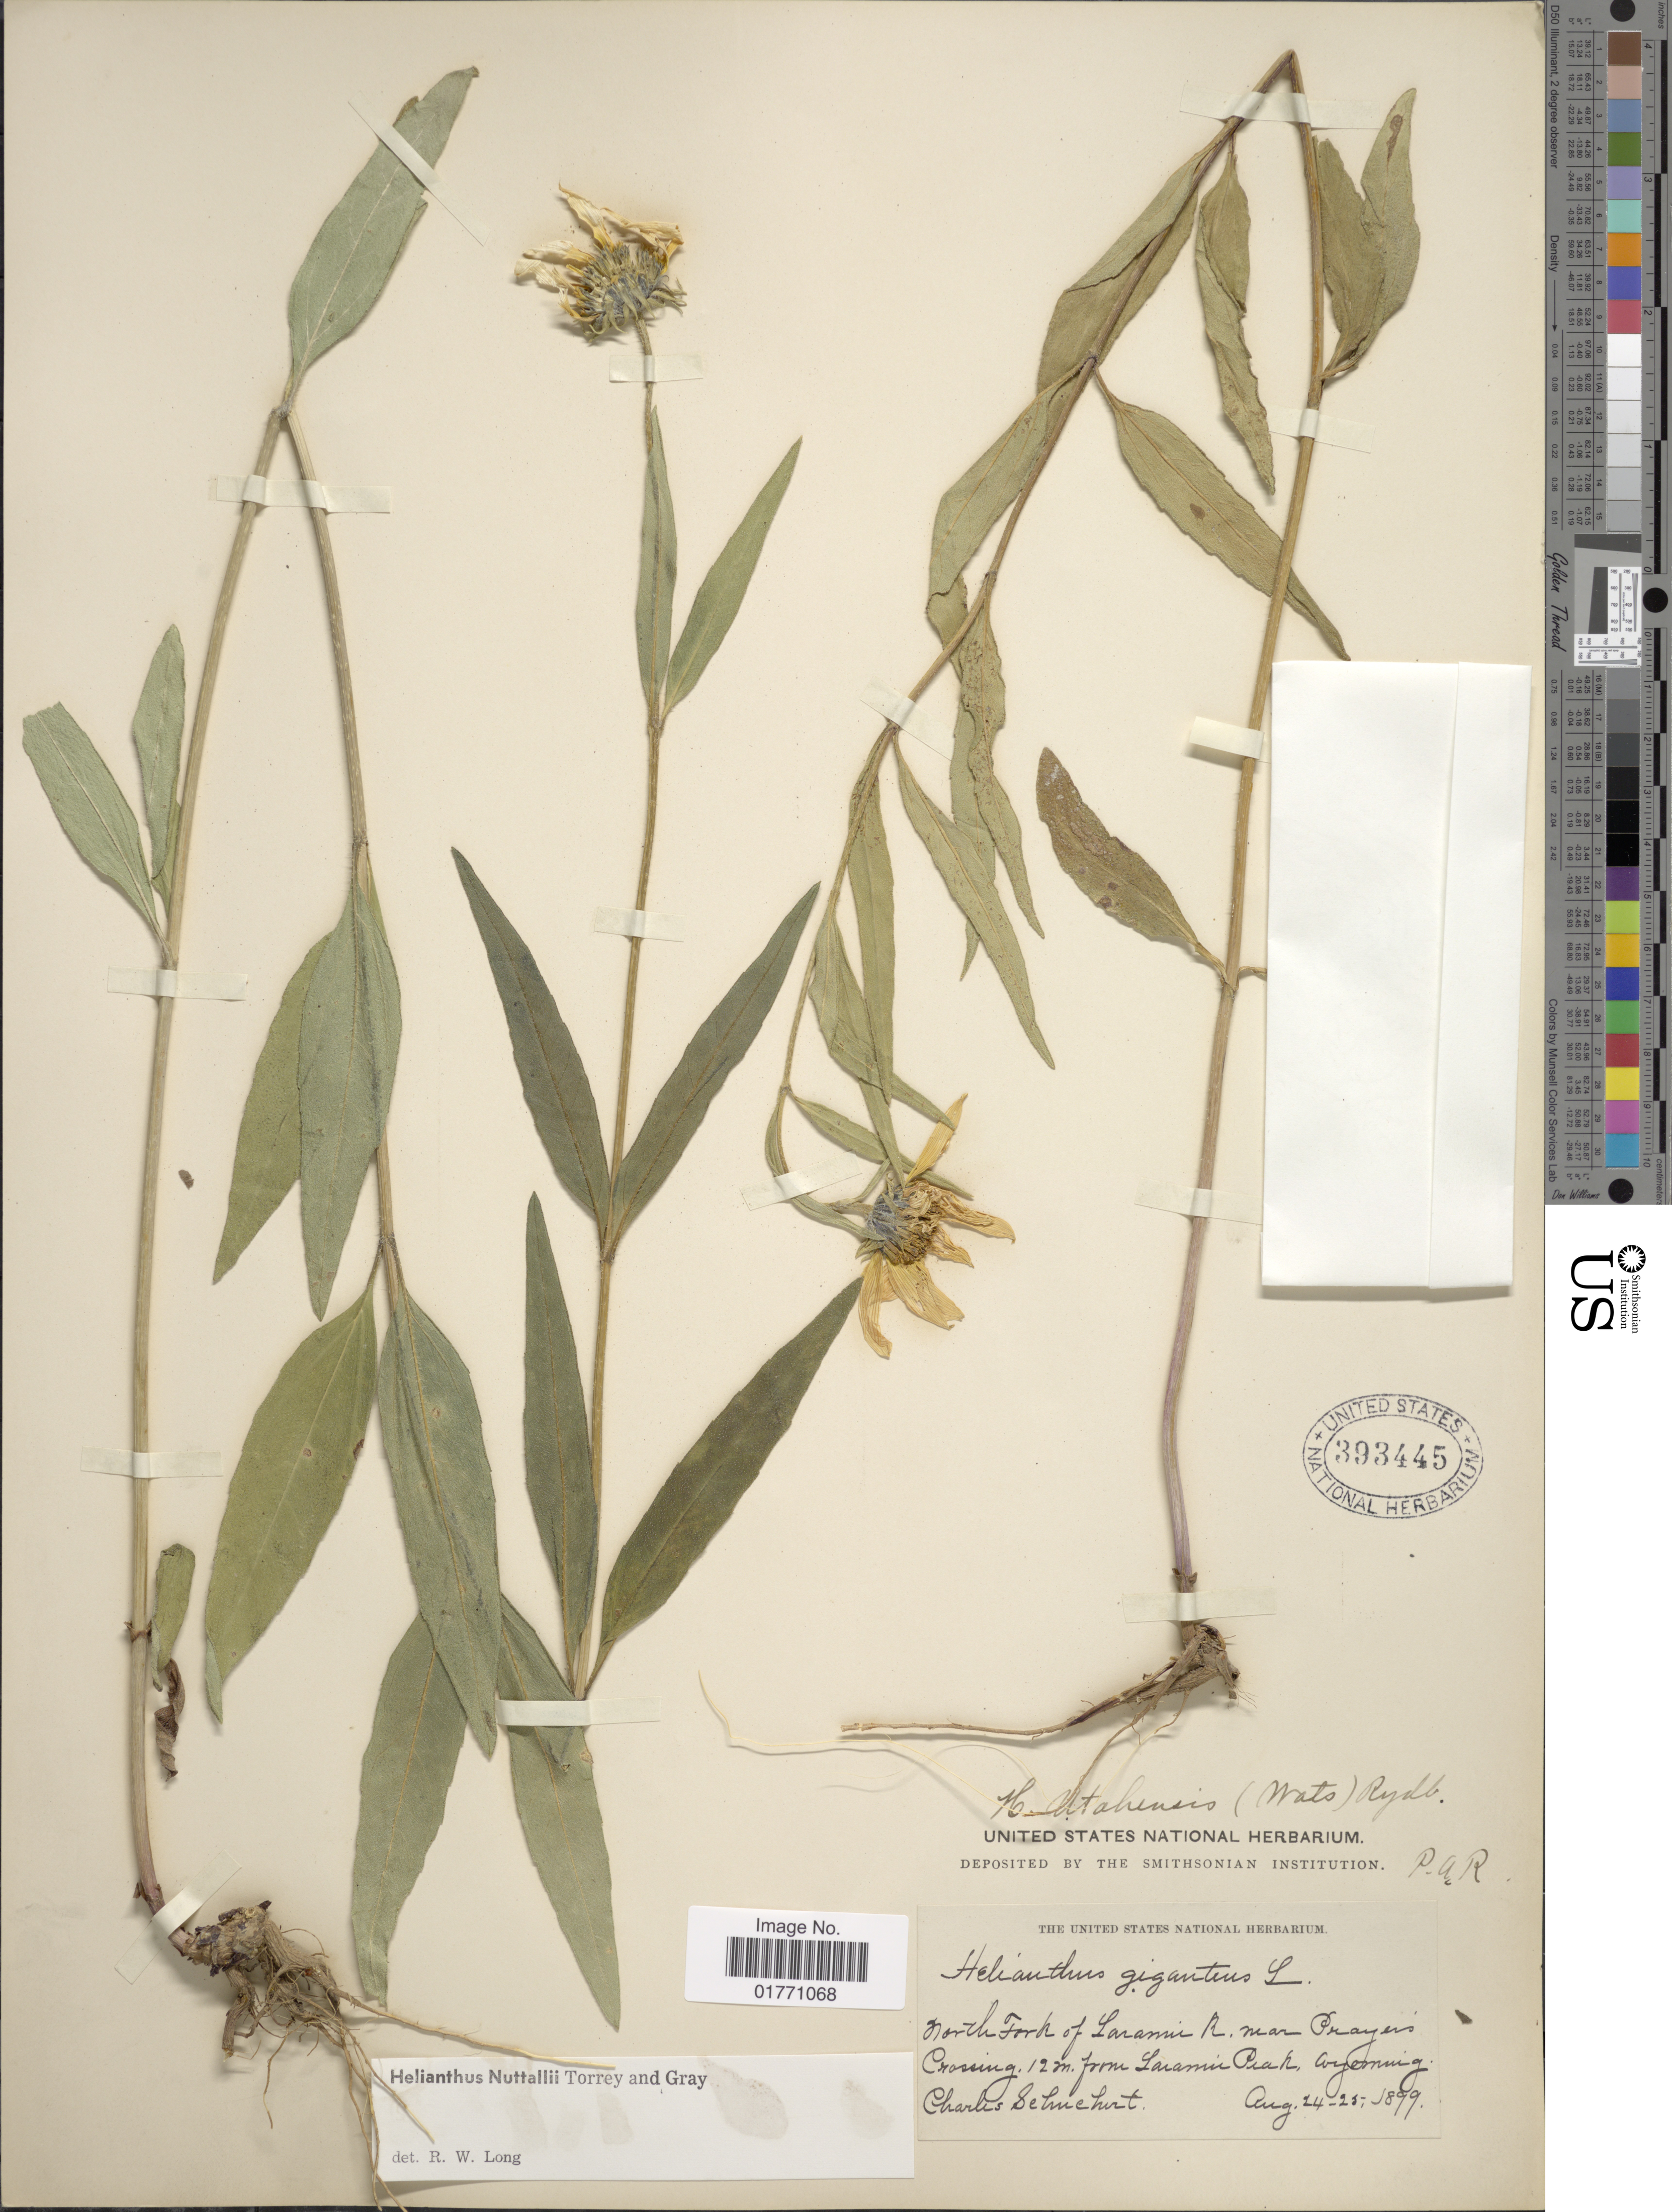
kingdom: Plantae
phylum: Tracheophyta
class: Magnoliopsida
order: Asterales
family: Asteraceae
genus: Helianthus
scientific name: Helianthus nuttallii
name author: Torr. & A. Gray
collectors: C. Schuchert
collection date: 1899-08-24/1899-08-25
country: United States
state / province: Wyoming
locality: North Fork of Laramie R. near Prayers Crossing, 12 m. from Laramie Peak.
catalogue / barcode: US 393445